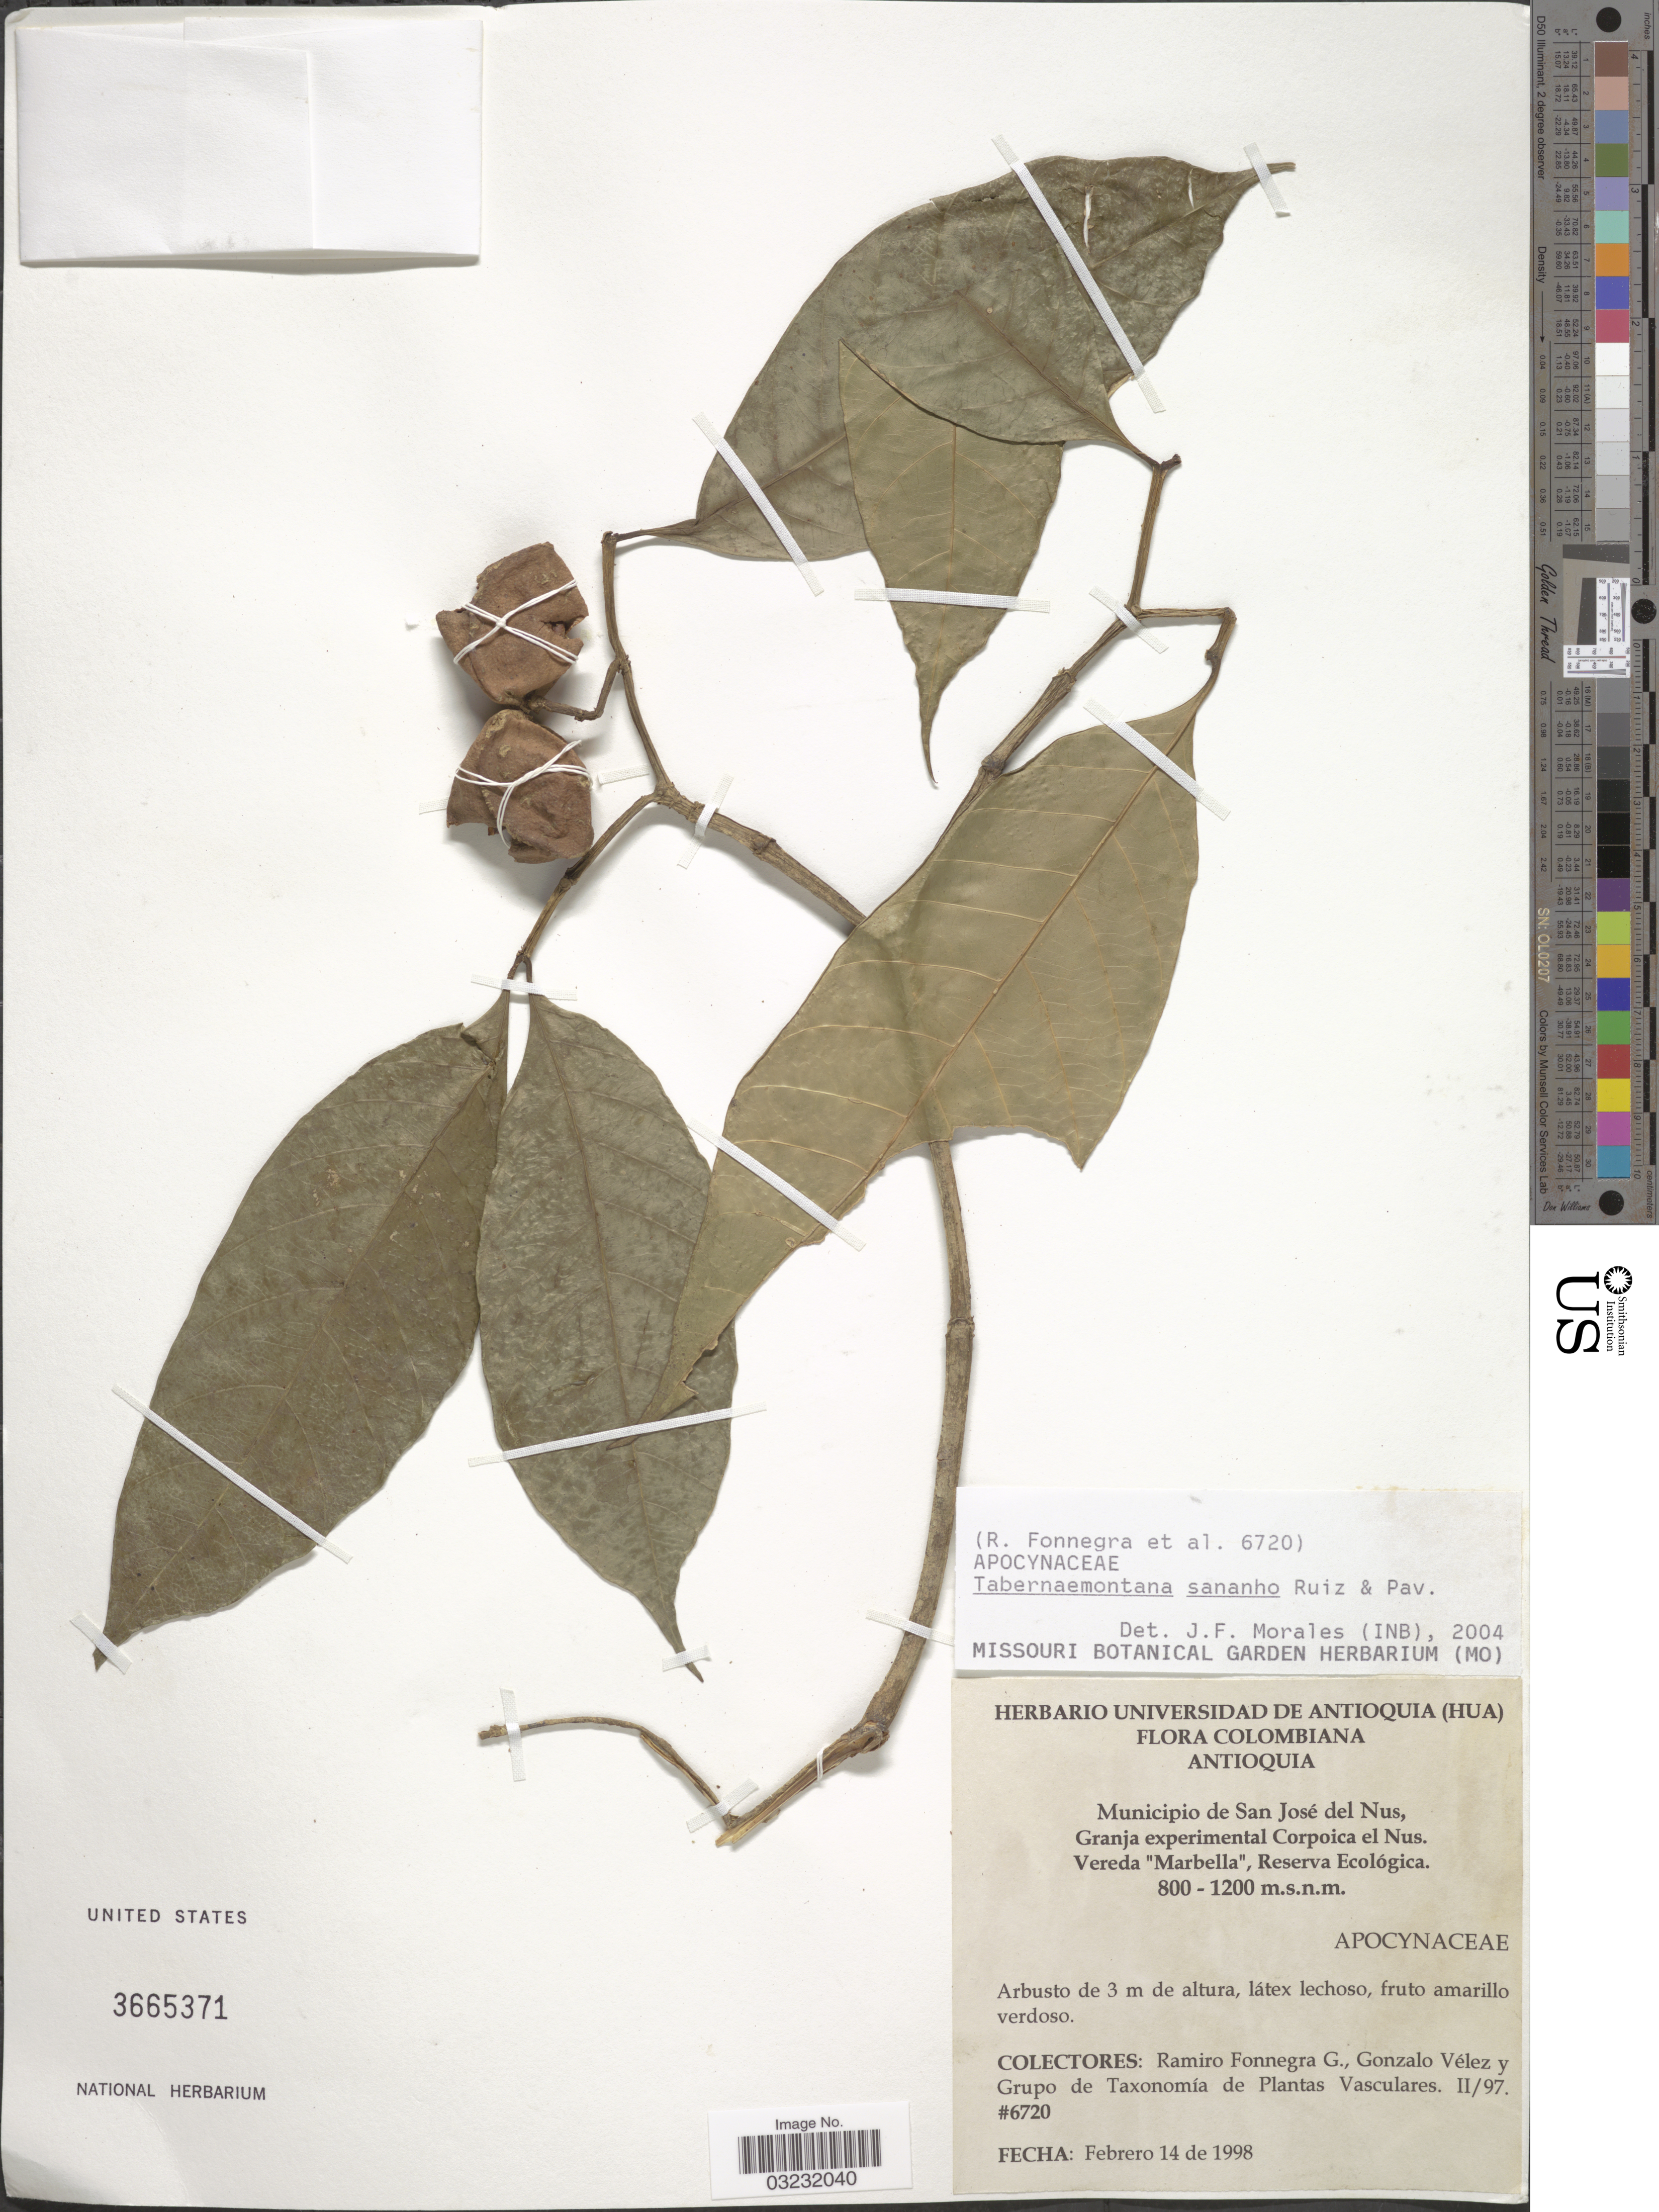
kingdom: Plantae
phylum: Tracheophyta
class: Magnoliopsida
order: Gentianales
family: Apocynaceae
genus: Tabernaemontana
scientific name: Tabernaemontana sananho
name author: Ruiz & Pav.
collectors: R. Fonnegra G., G. Velez & Grupo de Taxonomía de Plantas Vasculares II/97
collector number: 6720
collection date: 1998-02-14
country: Colombia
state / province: Antioquia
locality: Municipio de San José de Nus, Granja experimental Corpoica el Nus. Vereda "Marbella", Reserva Ecológica.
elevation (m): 800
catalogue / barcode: US 3665371